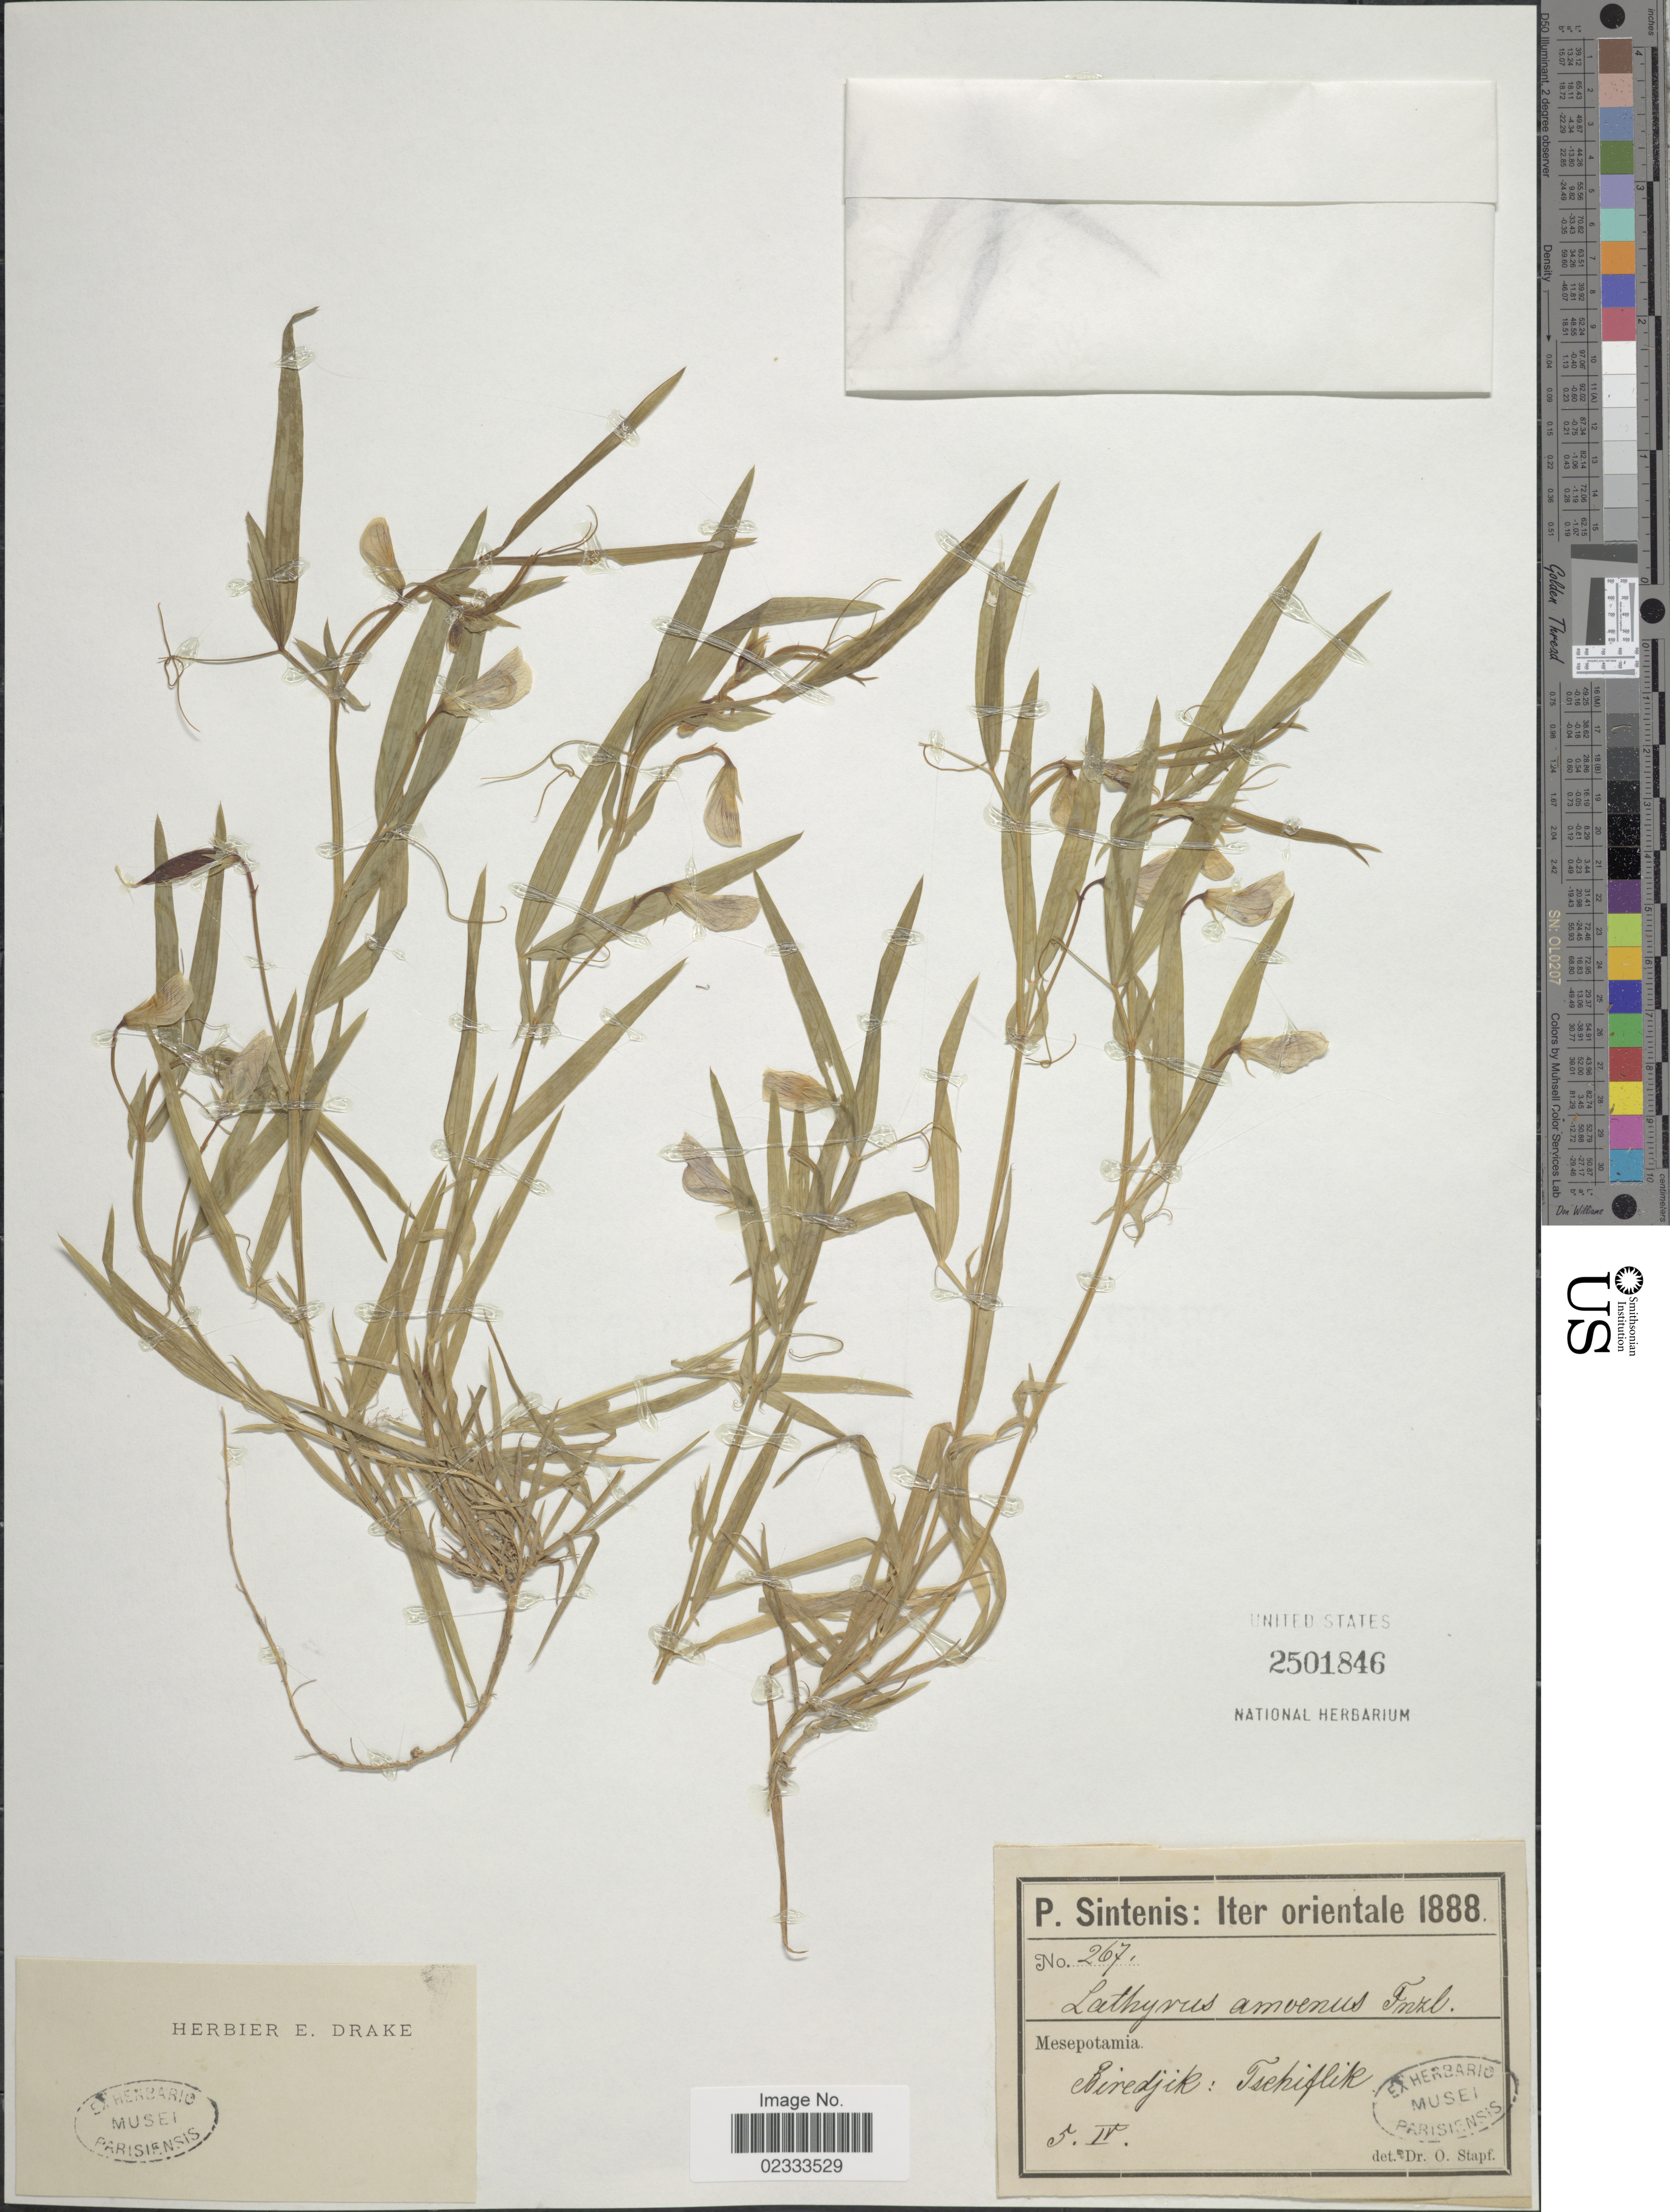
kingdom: Plantae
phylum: Tracheophyta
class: Magnoliopsida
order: Fabales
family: Fabaceae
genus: Lathyrus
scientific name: Lathyrus amoenus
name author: Fenzl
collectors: P. Sintenis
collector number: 267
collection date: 1888-04-05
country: Turkey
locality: Mesepotamia. Biredjik: Tschiflik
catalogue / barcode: US 2501846